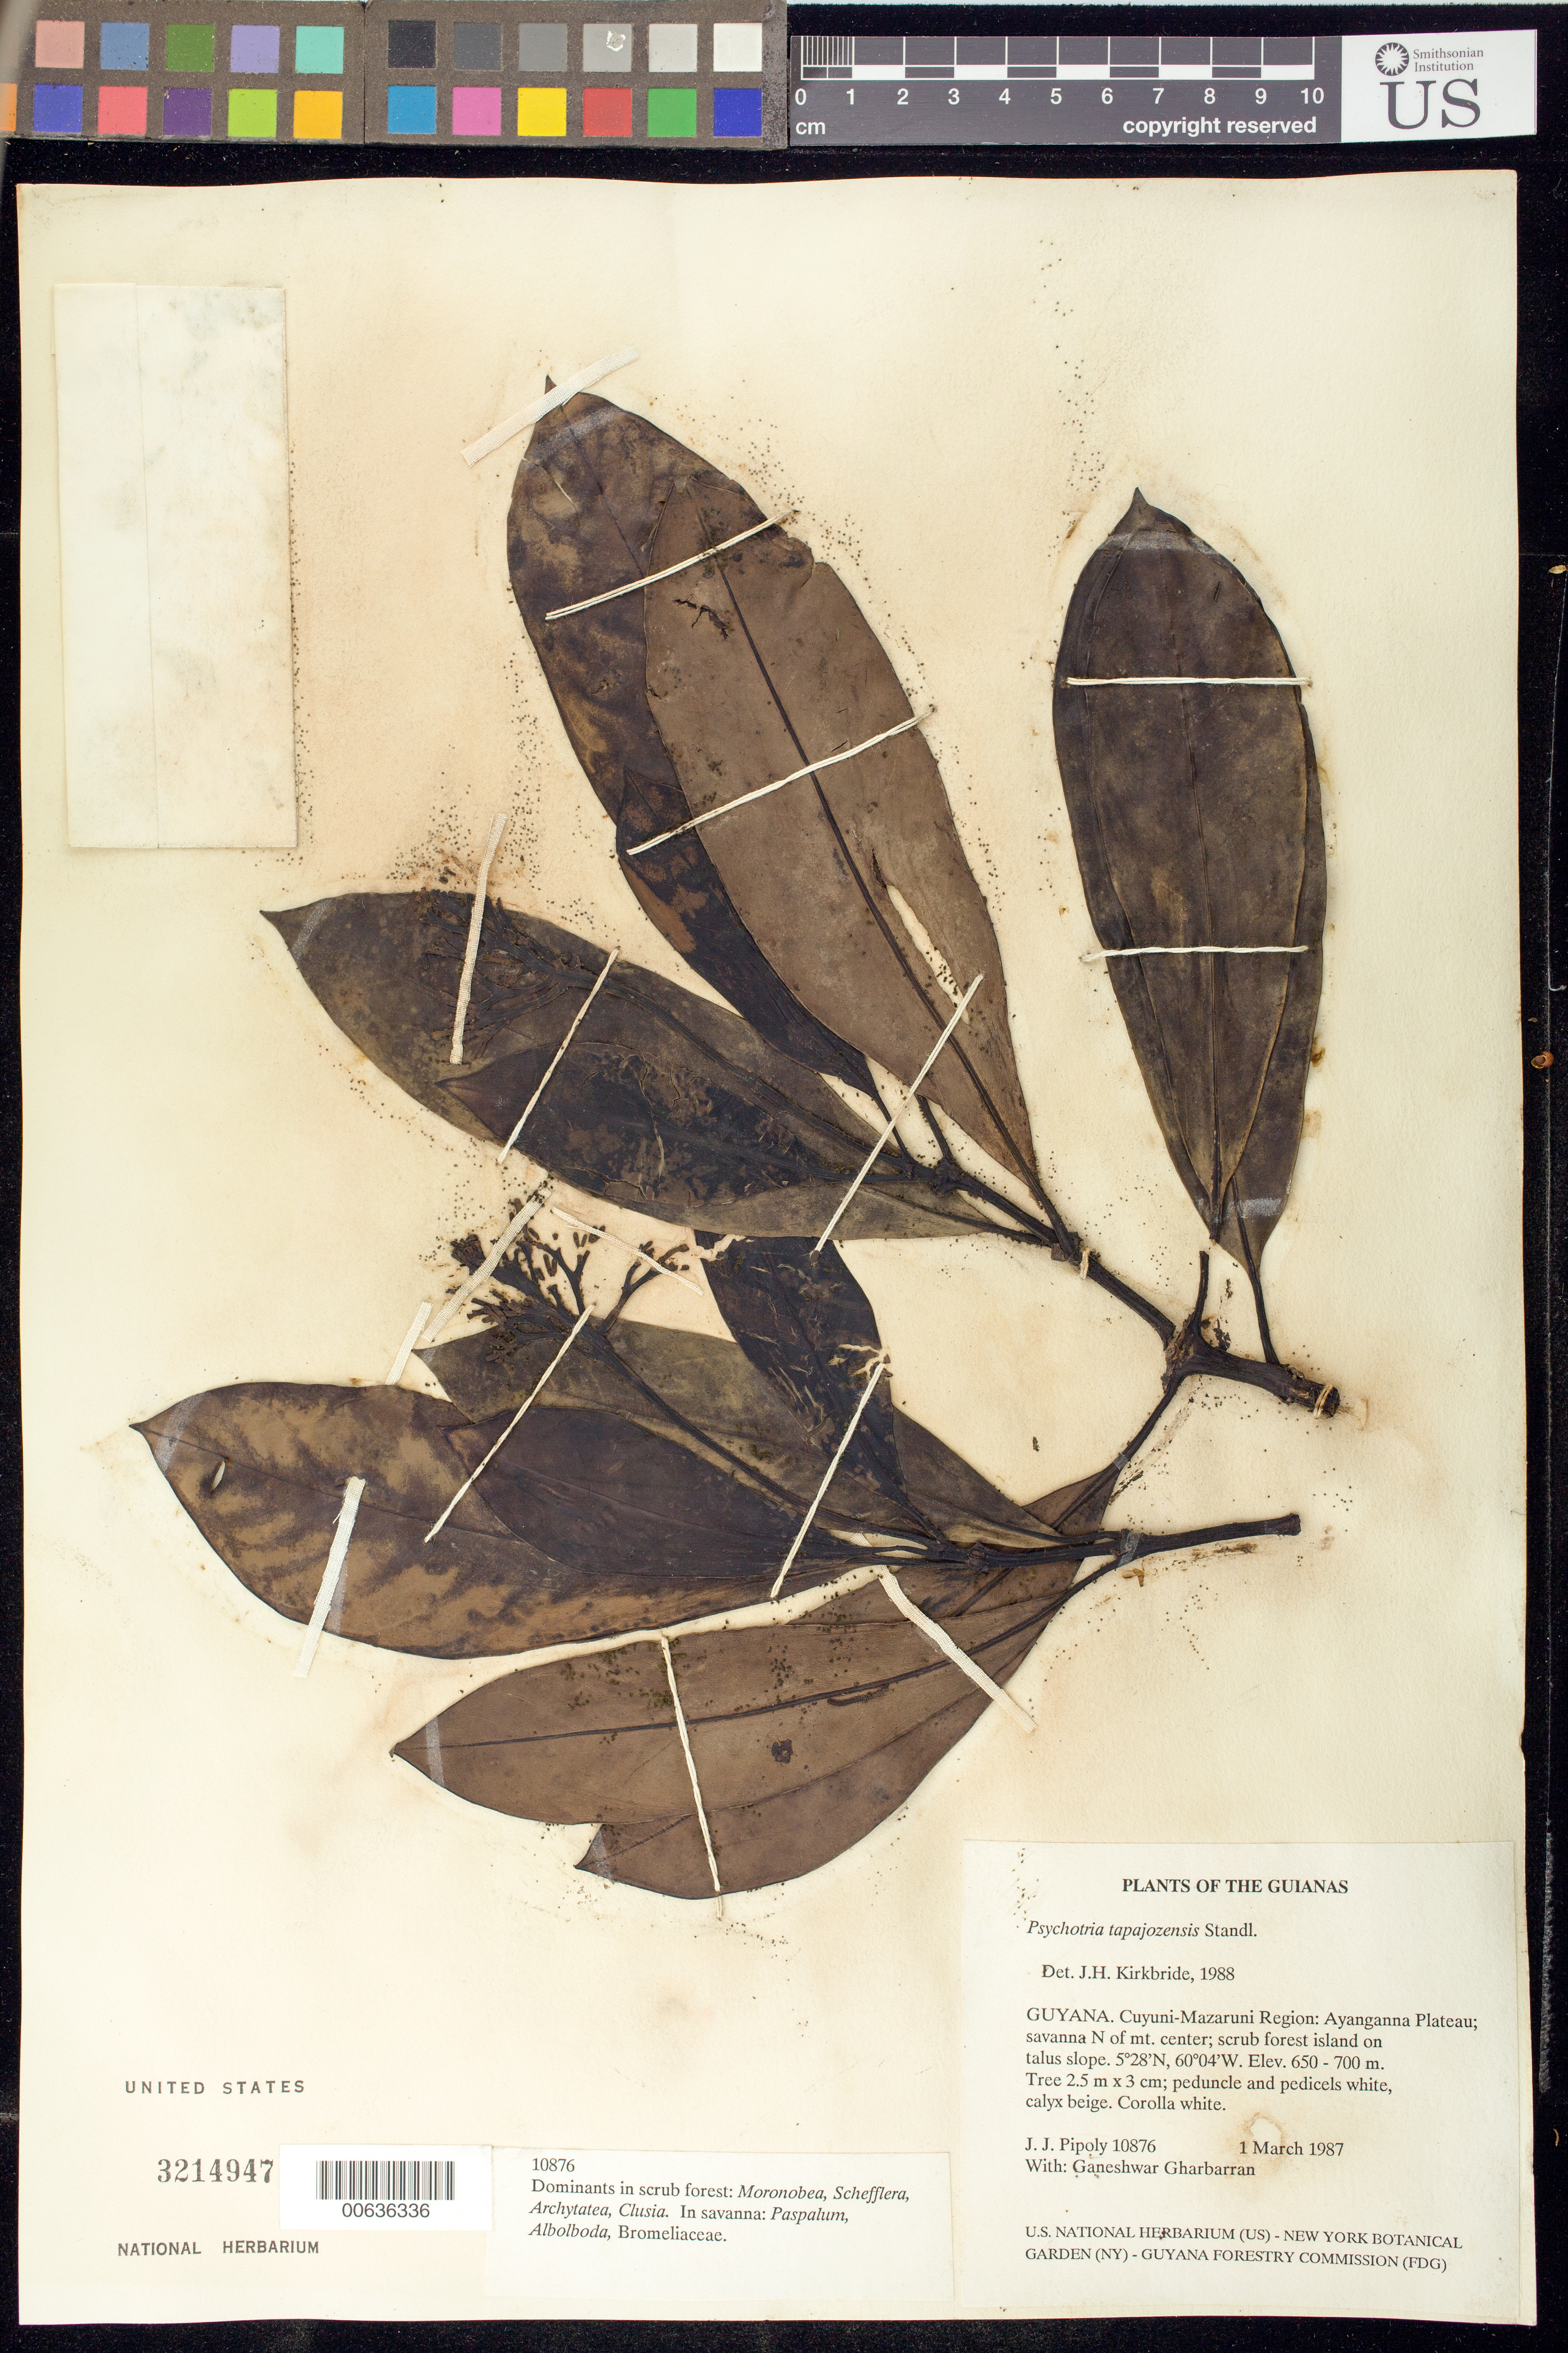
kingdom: Plantae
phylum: Tracheophyta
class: Magnoliopsida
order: Gentianales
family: Rubiaceae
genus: Psychotria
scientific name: Psychotria tapajozensis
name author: Standl.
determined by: Kirkbride, J. H.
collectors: J. J. Pipoly & G. Gharbarran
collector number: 10876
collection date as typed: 1 March 1987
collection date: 1987-03-01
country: Guyana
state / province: Cuyuni-Mazaruni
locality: Ayanganna Plateau, N of mountain center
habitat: Savanna with scrub forest island on talus slope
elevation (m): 650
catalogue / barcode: US 3214947